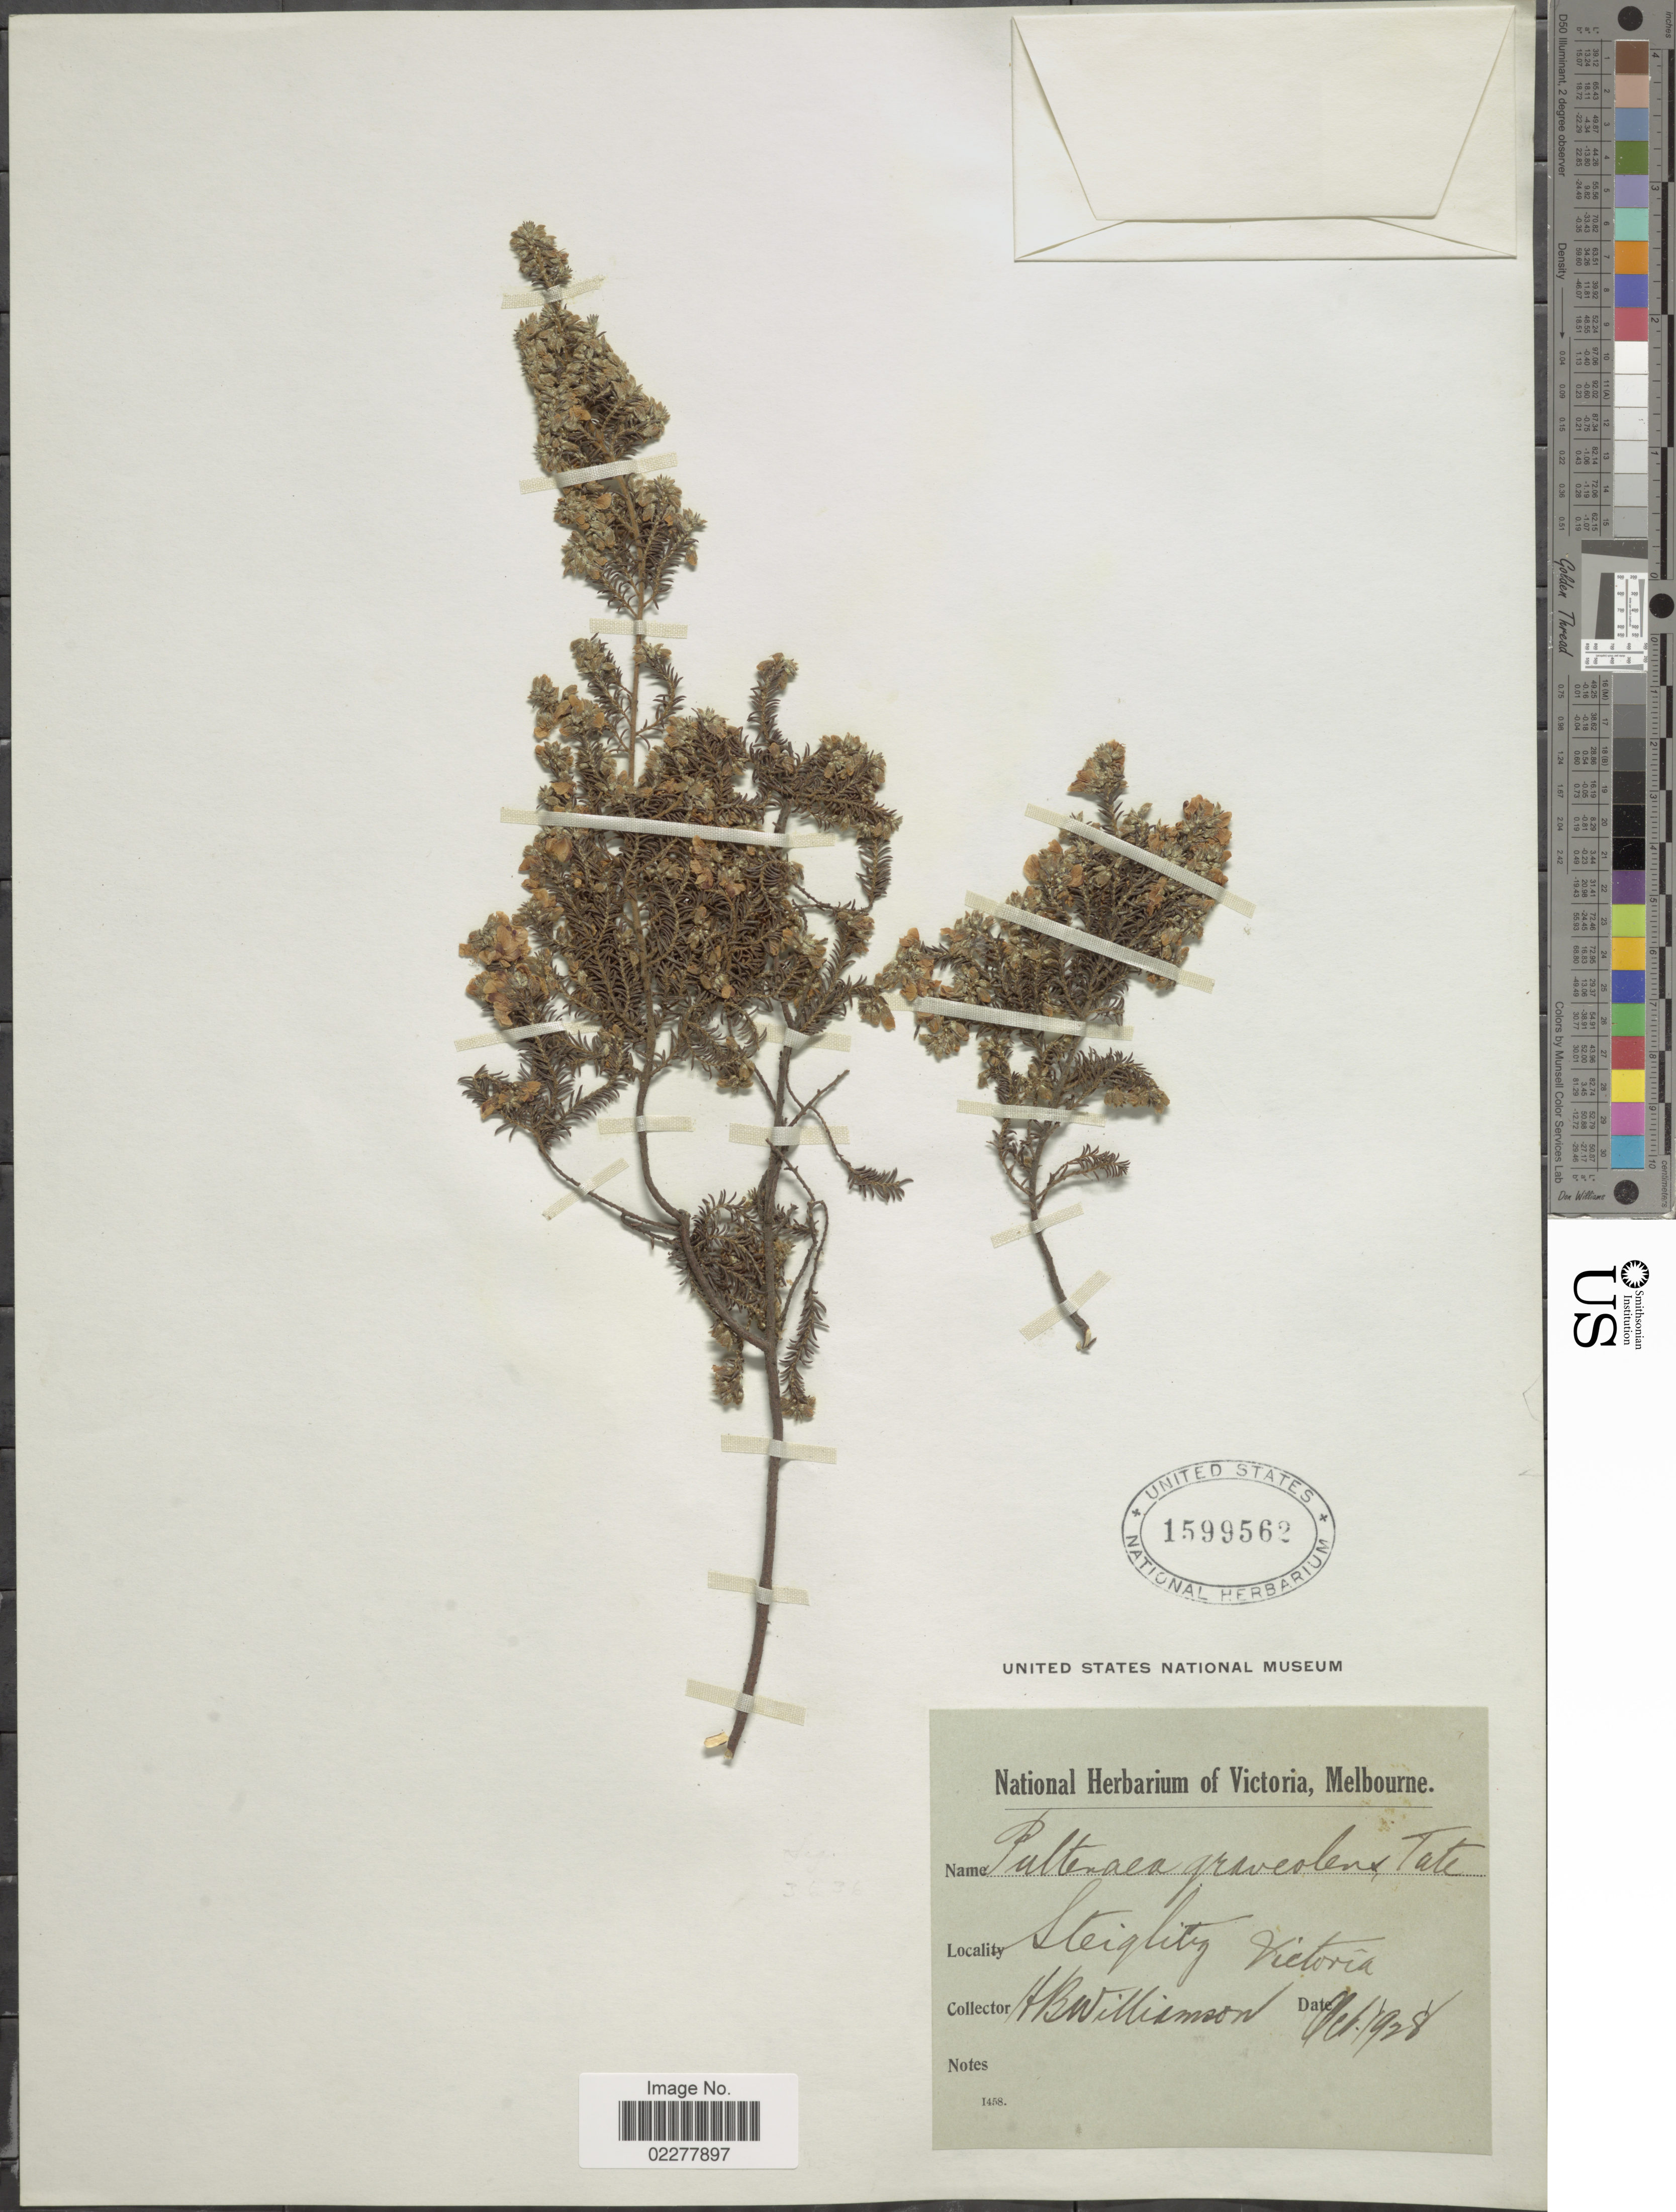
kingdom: Plantae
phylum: Tracheophyta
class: Magnoliopsida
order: Fabales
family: Fabaceae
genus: Pultenaea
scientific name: Pultenaea graveolens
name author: Tate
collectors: H. Williamson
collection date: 1928-10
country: Australia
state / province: Victoria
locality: Steiglitz, Victoria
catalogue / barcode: US 1599562